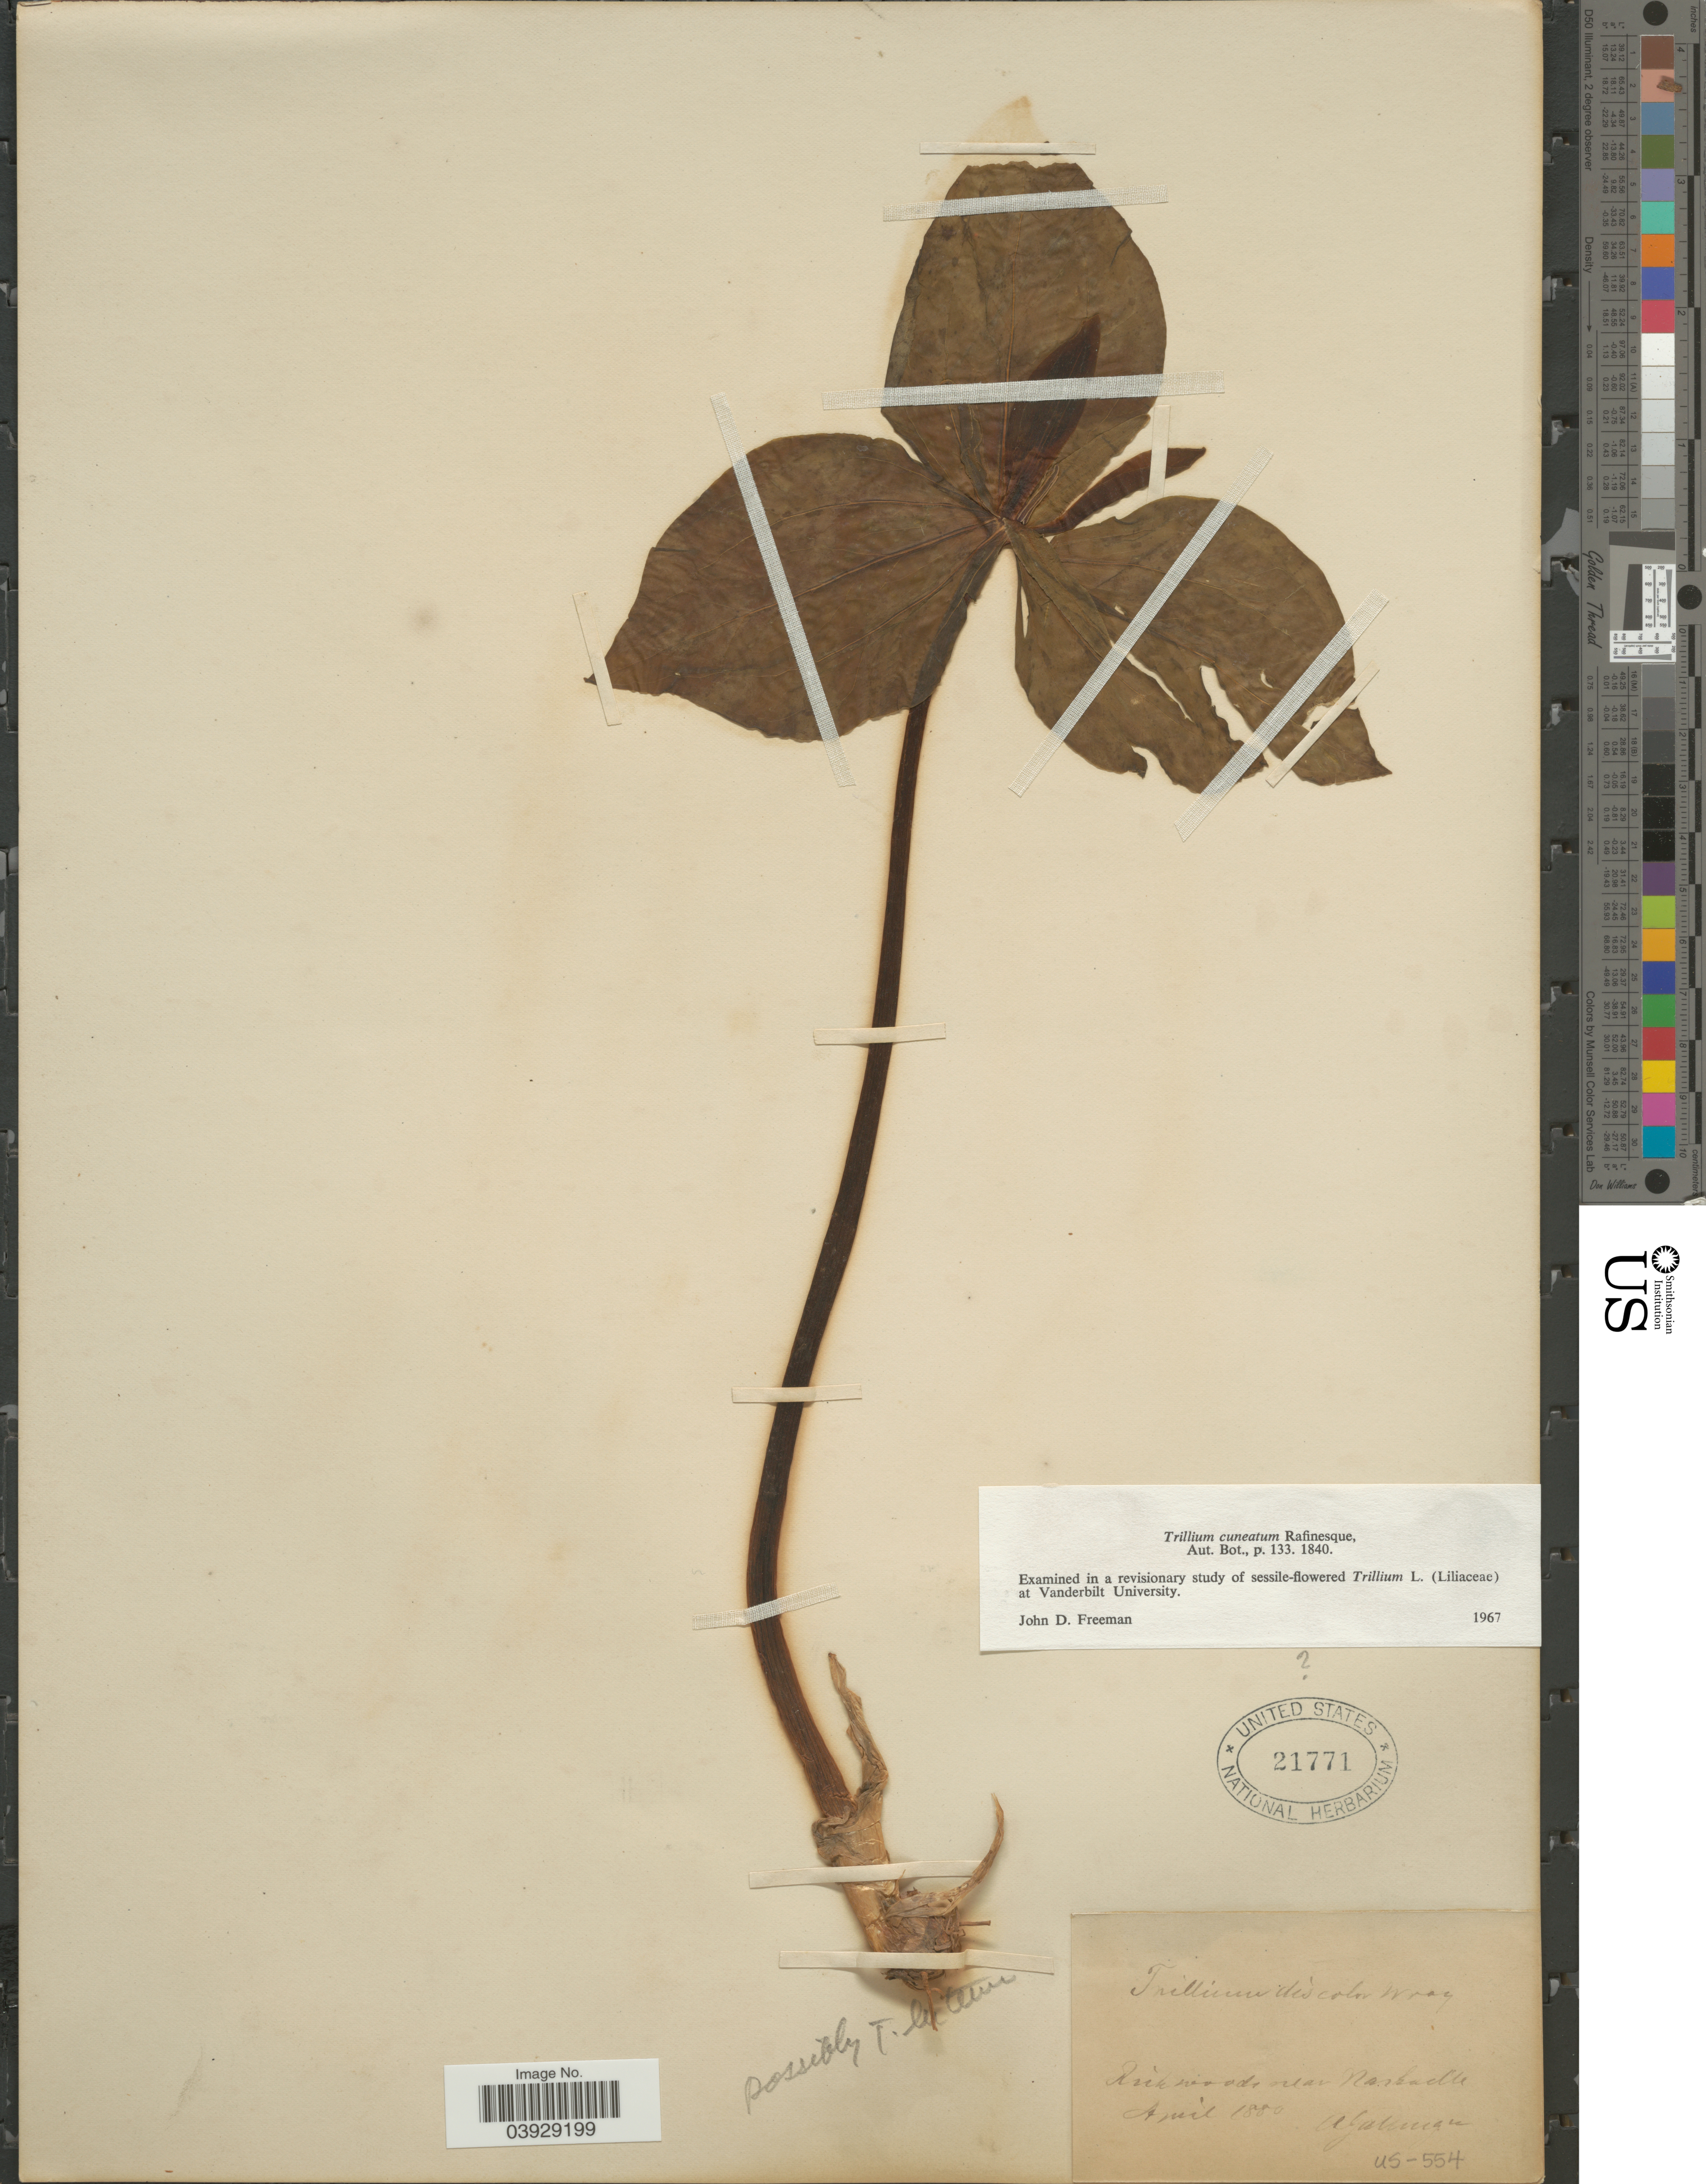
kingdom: Plantae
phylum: Tracheophyta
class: Liliopsida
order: Liliales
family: Melanthiaceae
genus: Trillium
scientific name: Trillium cuneatum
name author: Raf.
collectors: A. Gattinger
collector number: US-554?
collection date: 1880-04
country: United States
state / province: Tennessee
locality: Rich woods near Nashville.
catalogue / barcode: US 21771